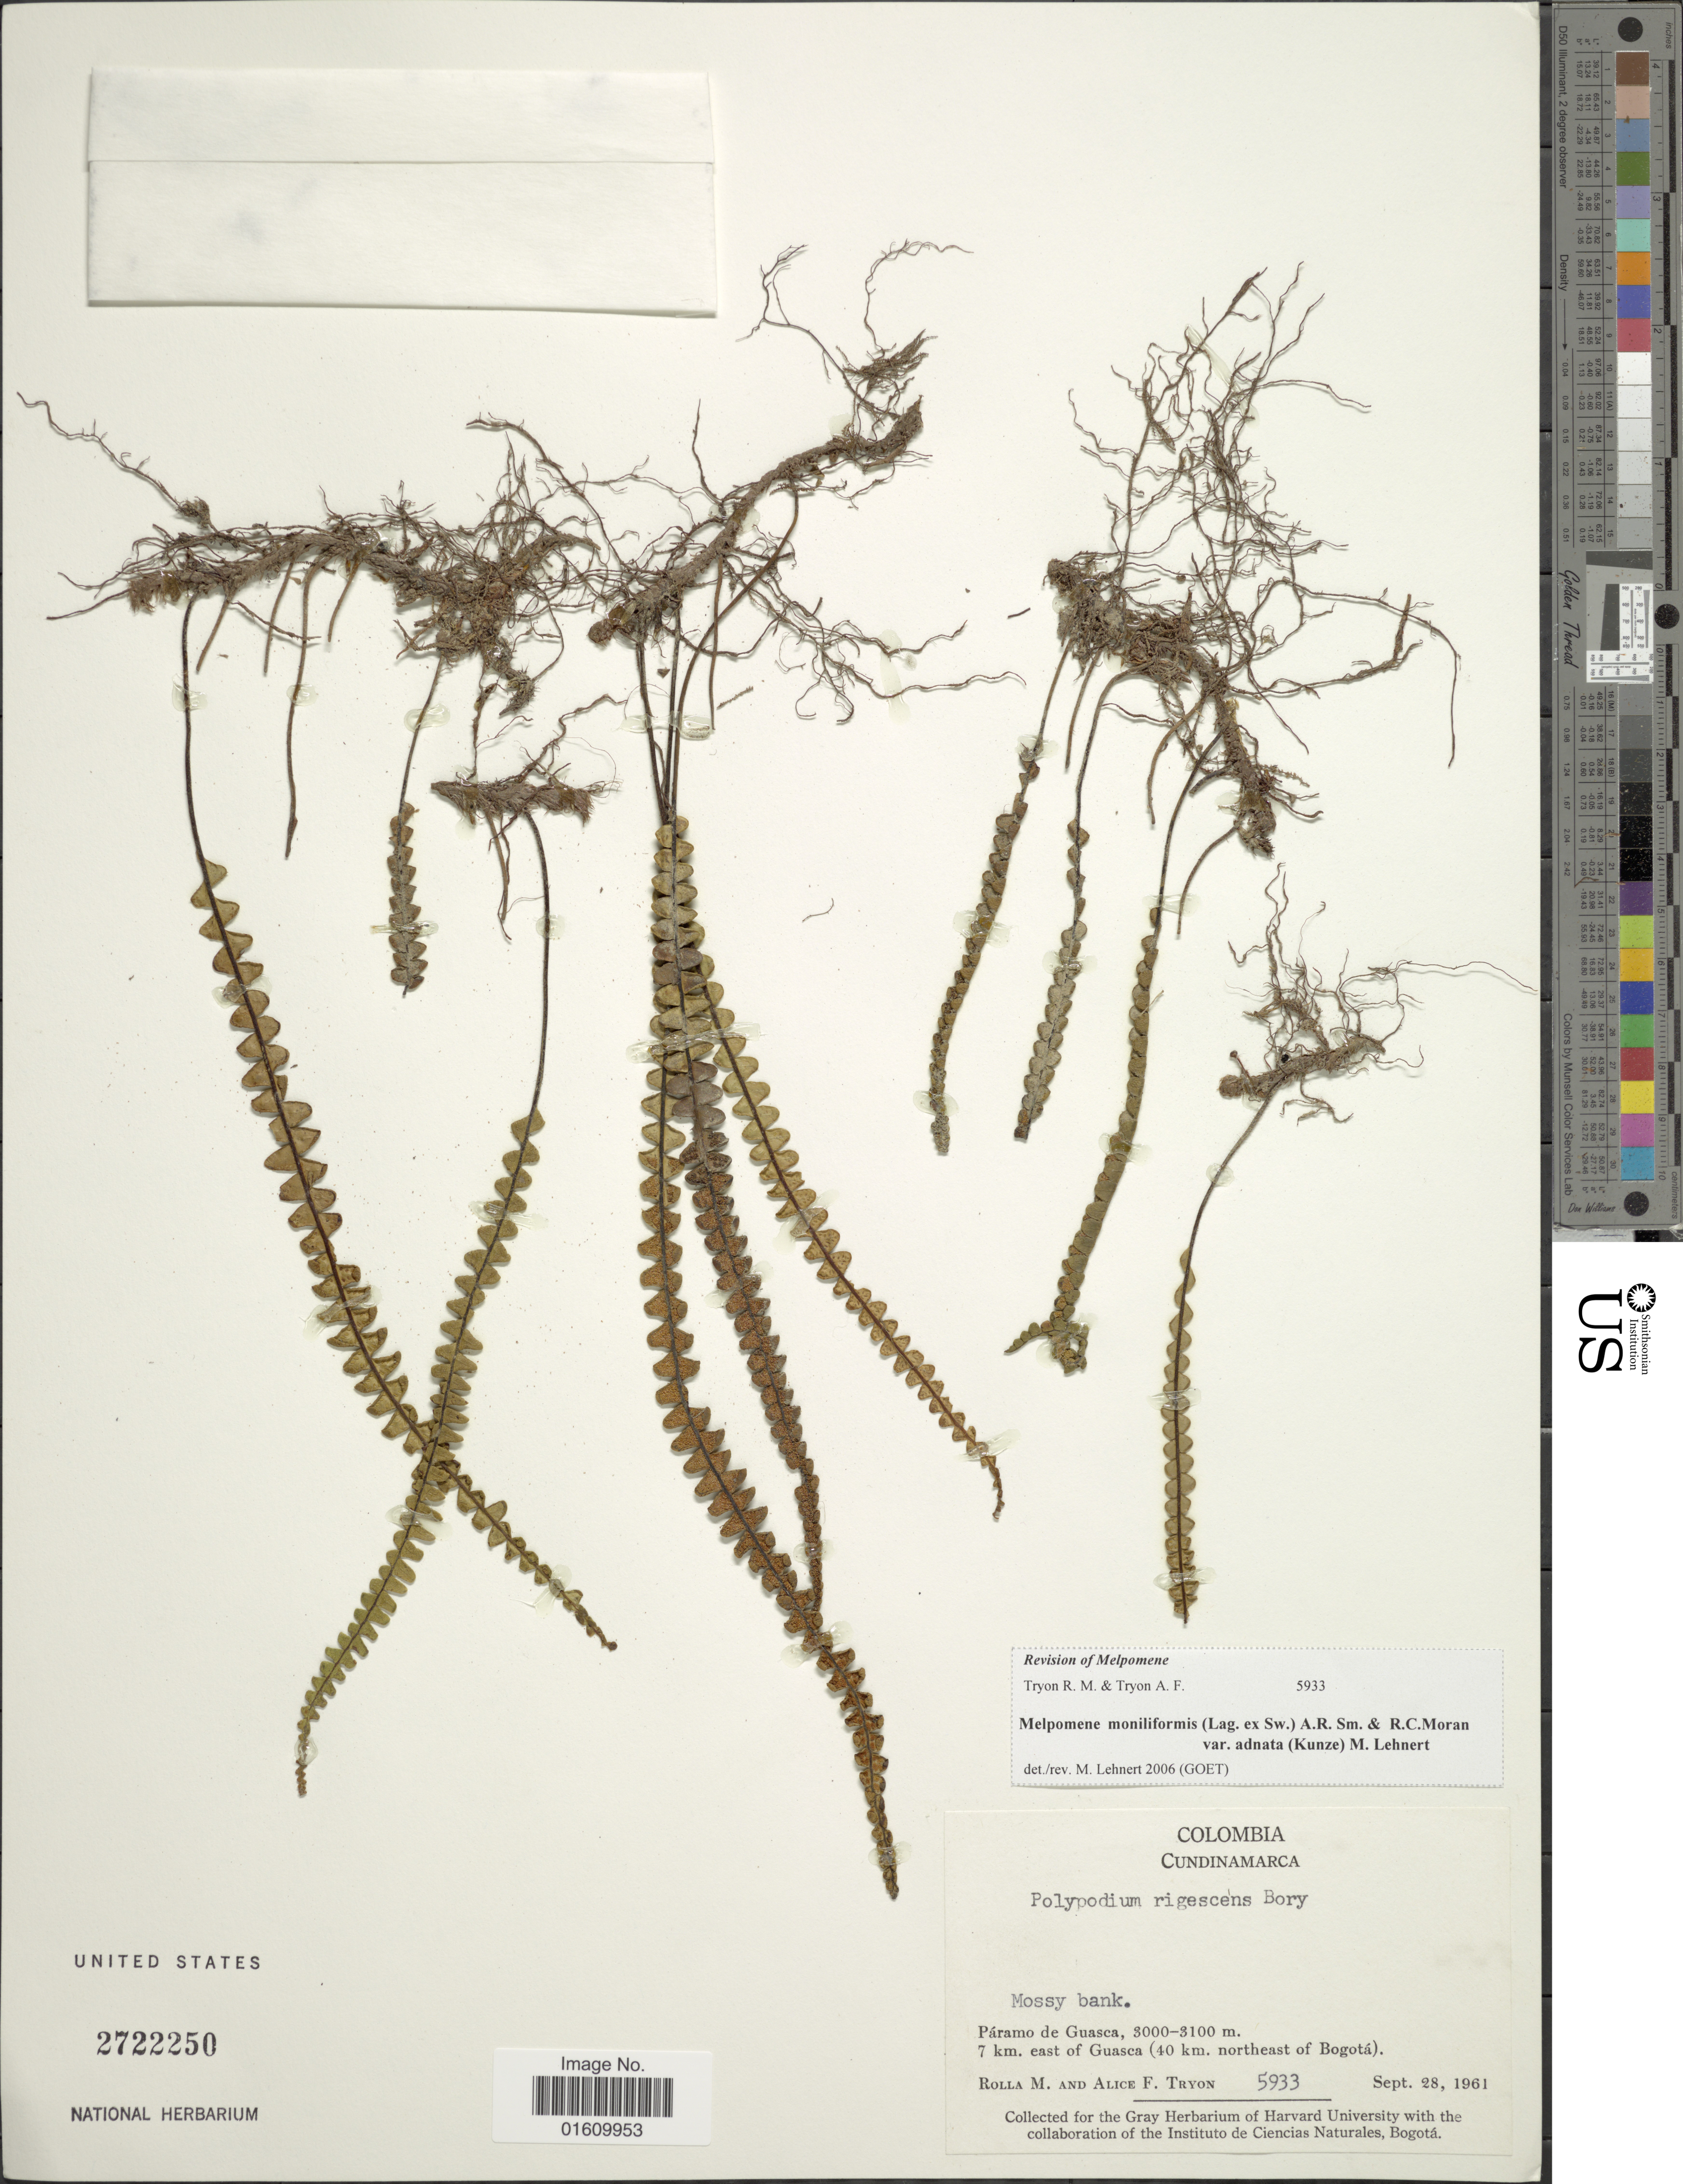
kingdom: Plantae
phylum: Tracheophyta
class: Polypodiopsida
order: Polypodiales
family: Polypodiaceae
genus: Melpomene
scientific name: Melpomene moniliformis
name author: (Lag. ex Sw.) A.R. Sm. & R.C. Moran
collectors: M. Rolla & A. F. Tryon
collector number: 5933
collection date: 1961-09-28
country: Colombia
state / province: Cundinamarca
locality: Paramo de Guasca, 7 km. east of Guasca ( 40 km northeast of Bogota )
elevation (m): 3000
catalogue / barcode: US 2722250